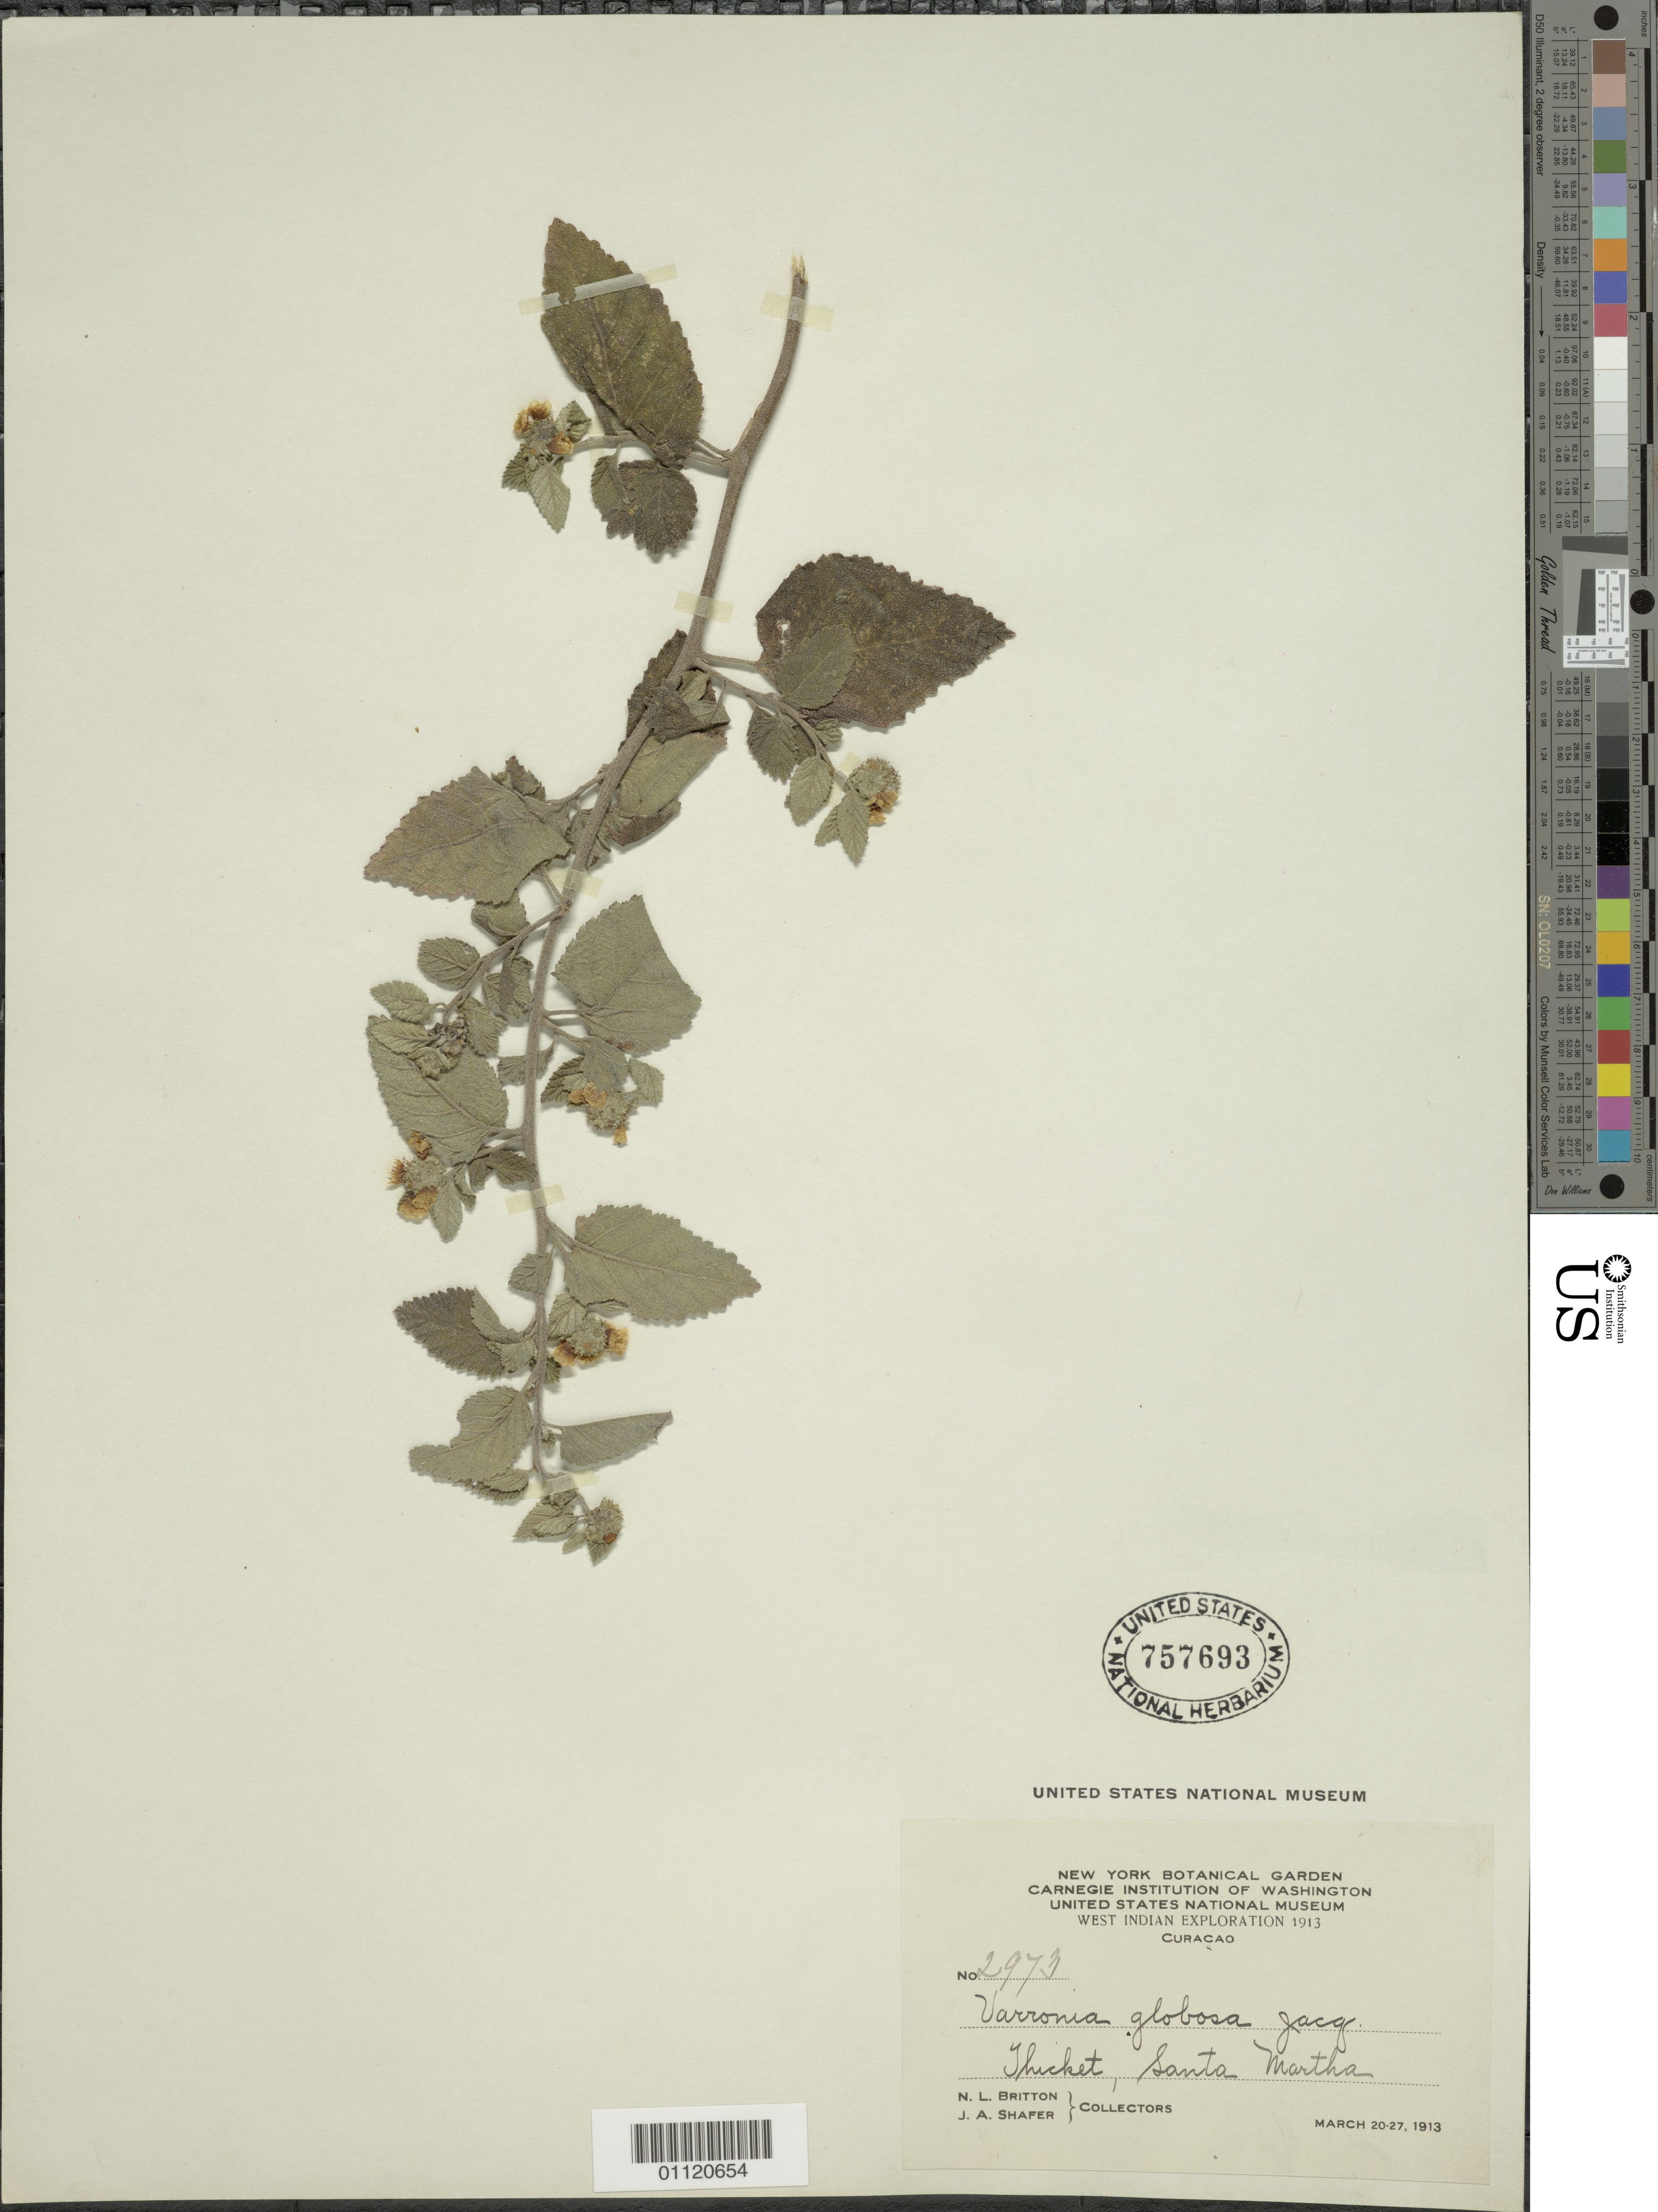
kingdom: Plantae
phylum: Tracheophyta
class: Magnoliopsida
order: Boraginales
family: Cordiaceae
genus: Varronia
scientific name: Varronia globosa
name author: Jacq.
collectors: N. Britton & J. A. Shafer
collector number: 2973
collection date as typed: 20 Mar 1913 to 27 Mar 1913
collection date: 1913-03-20/1913-03-27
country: Curaçao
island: Curaçao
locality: Thicket, Santa Martha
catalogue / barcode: US 757693